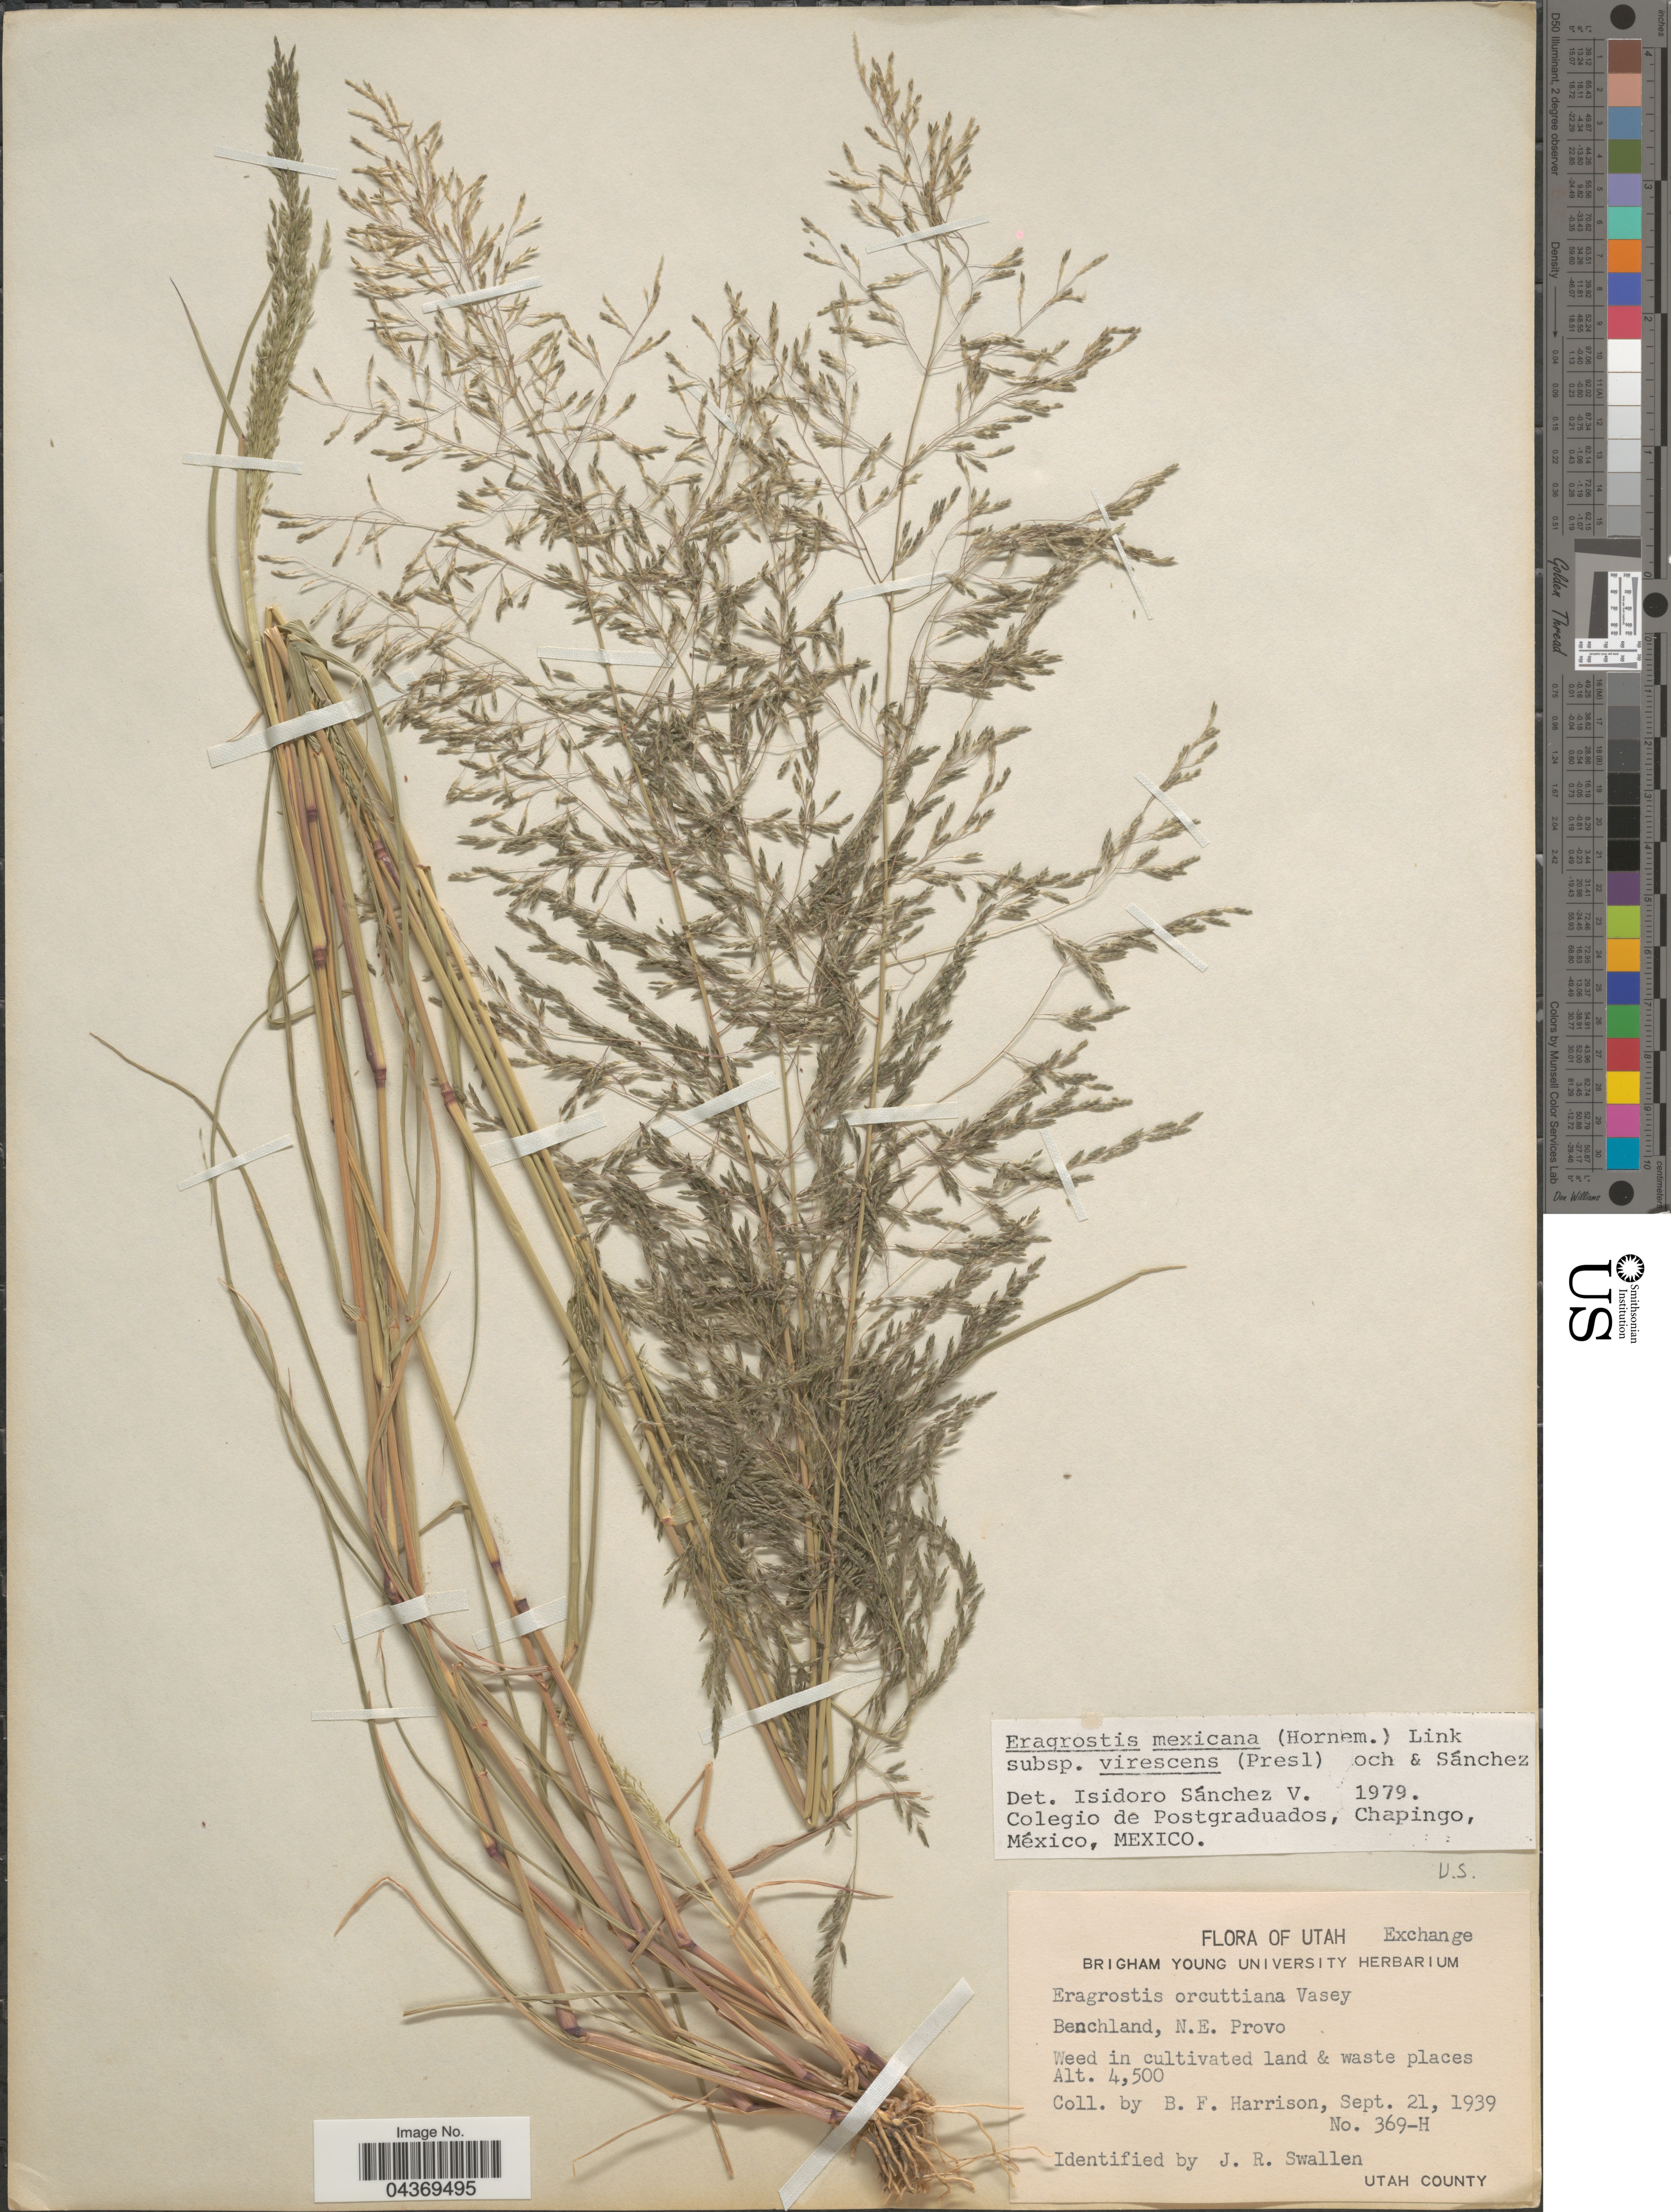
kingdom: Plantae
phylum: Tracheophyta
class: Liliopsida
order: Poales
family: Poaceae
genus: Eragrostis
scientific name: Eragrostis mexicana subsp. virescens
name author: (J. Presl) S.D. Koch & Sánchez Vega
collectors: B. F. Harrison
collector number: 369-H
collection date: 1939-09-21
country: United States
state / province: Utah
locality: Benchland, N.E. Provo. Utah County.